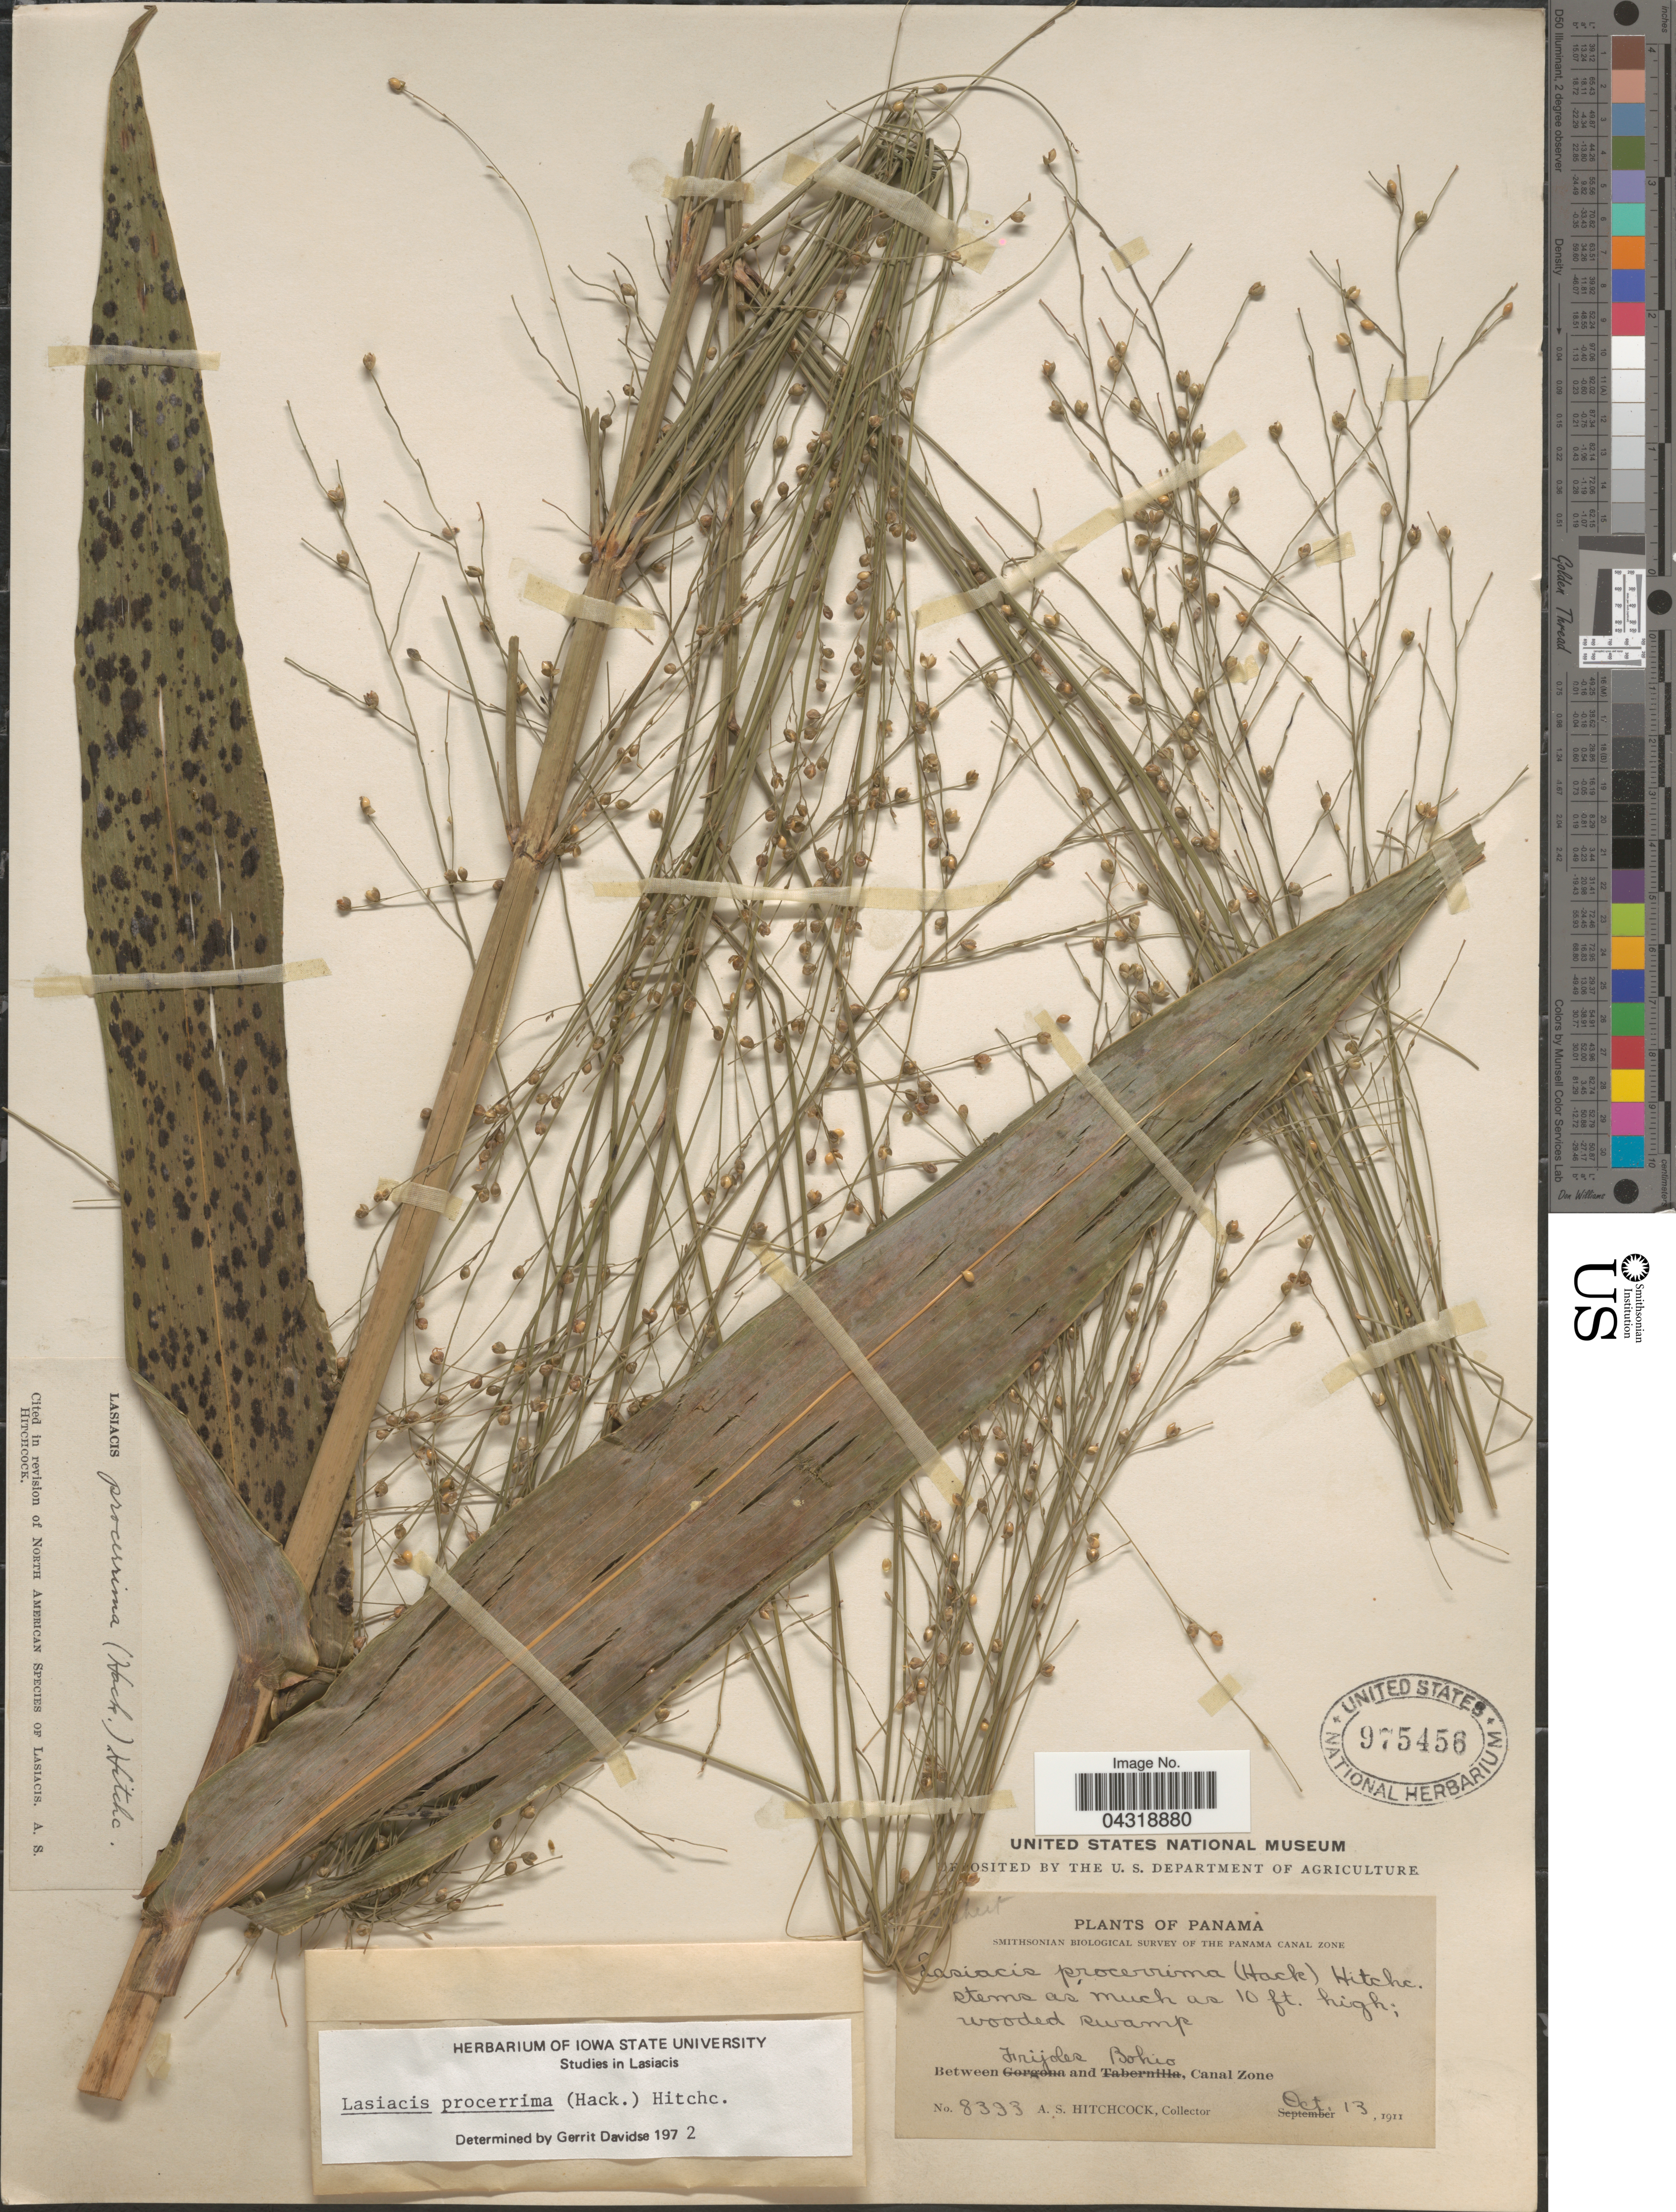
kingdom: Plantae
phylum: Tracheophyta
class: Liliopsida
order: Poales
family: Poaceae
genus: Lasiacis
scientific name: Lasiacis procerrima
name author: (Hack.) Hitchc.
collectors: A. S. Hitchcock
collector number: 8393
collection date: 1911-10-13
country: Panama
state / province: Colón / Panamá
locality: Smithsonian Biological Survey of the Panama Canal Zone. Between Frijoles and Bohio, Canal Zone.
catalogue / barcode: US 975456